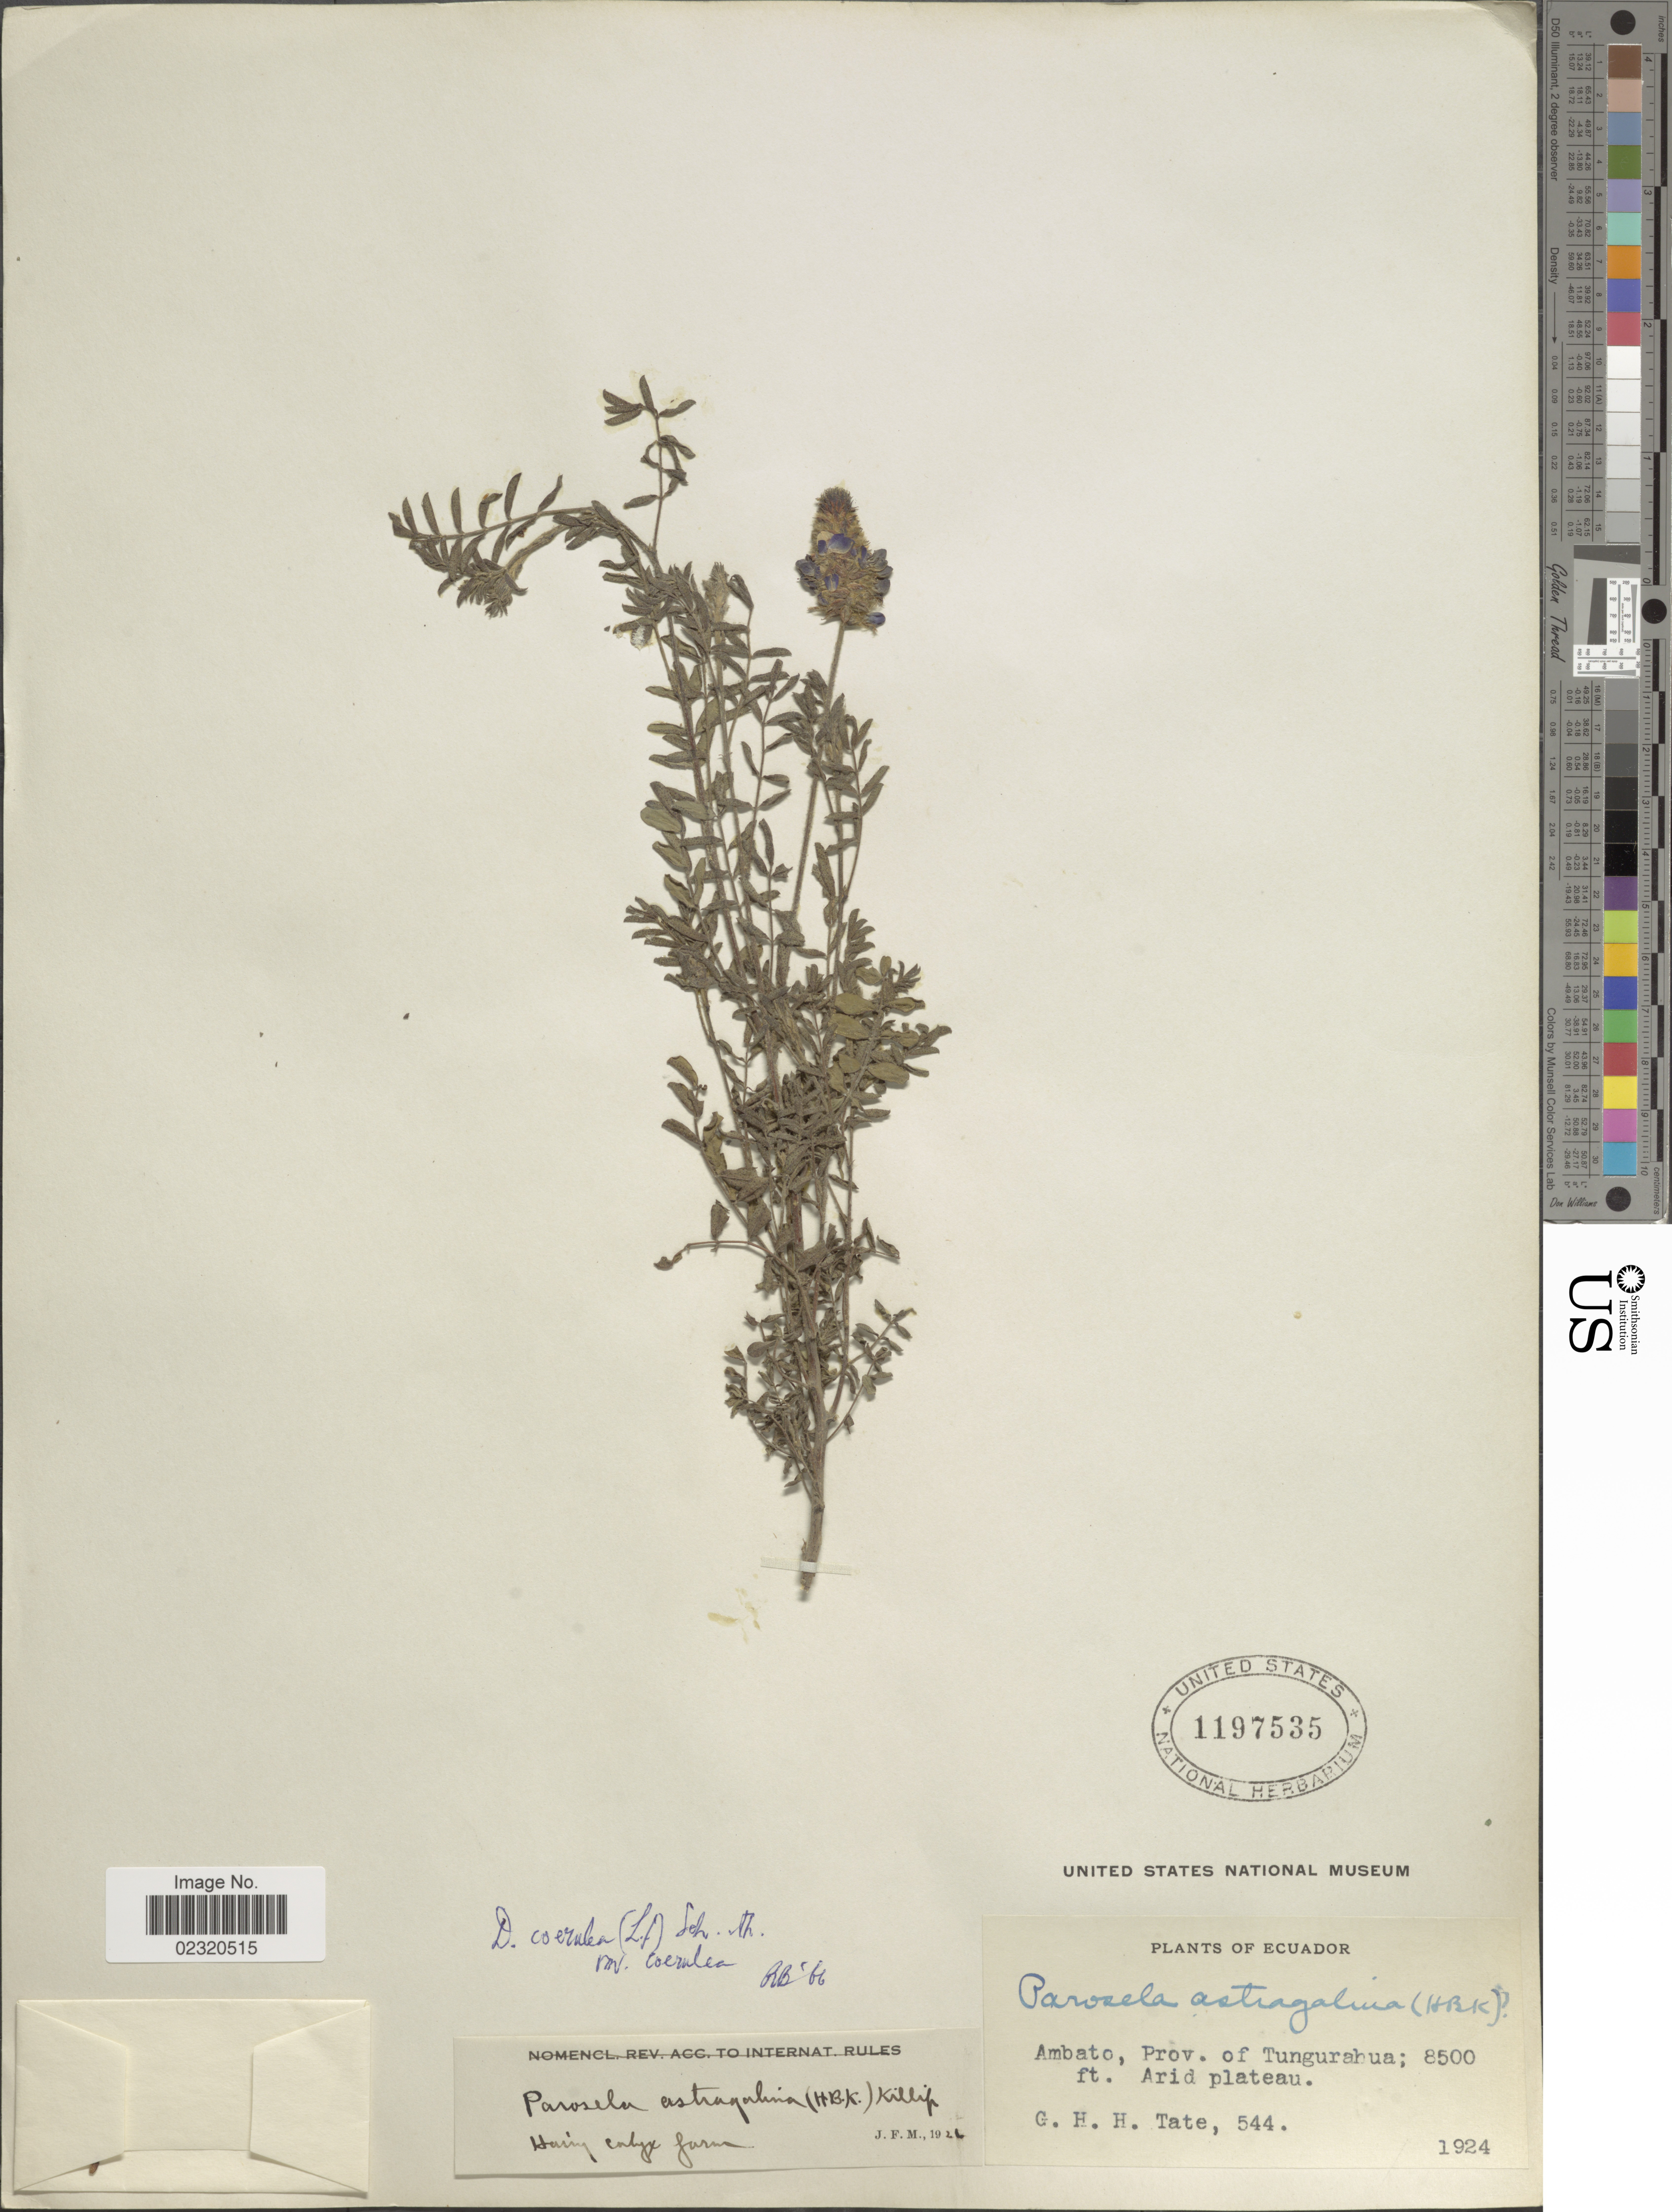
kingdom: Plantae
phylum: Tracheophyta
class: Magnoliopsida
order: Fabales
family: Fabaceae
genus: Dalea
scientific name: Dalea coerulea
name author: (L. f.) Schinz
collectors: G. H. H.Tate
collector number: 544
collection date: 1924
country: Ecuador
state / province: Tungurahua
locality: Ambato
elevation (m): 2591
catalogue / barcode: US 1197535